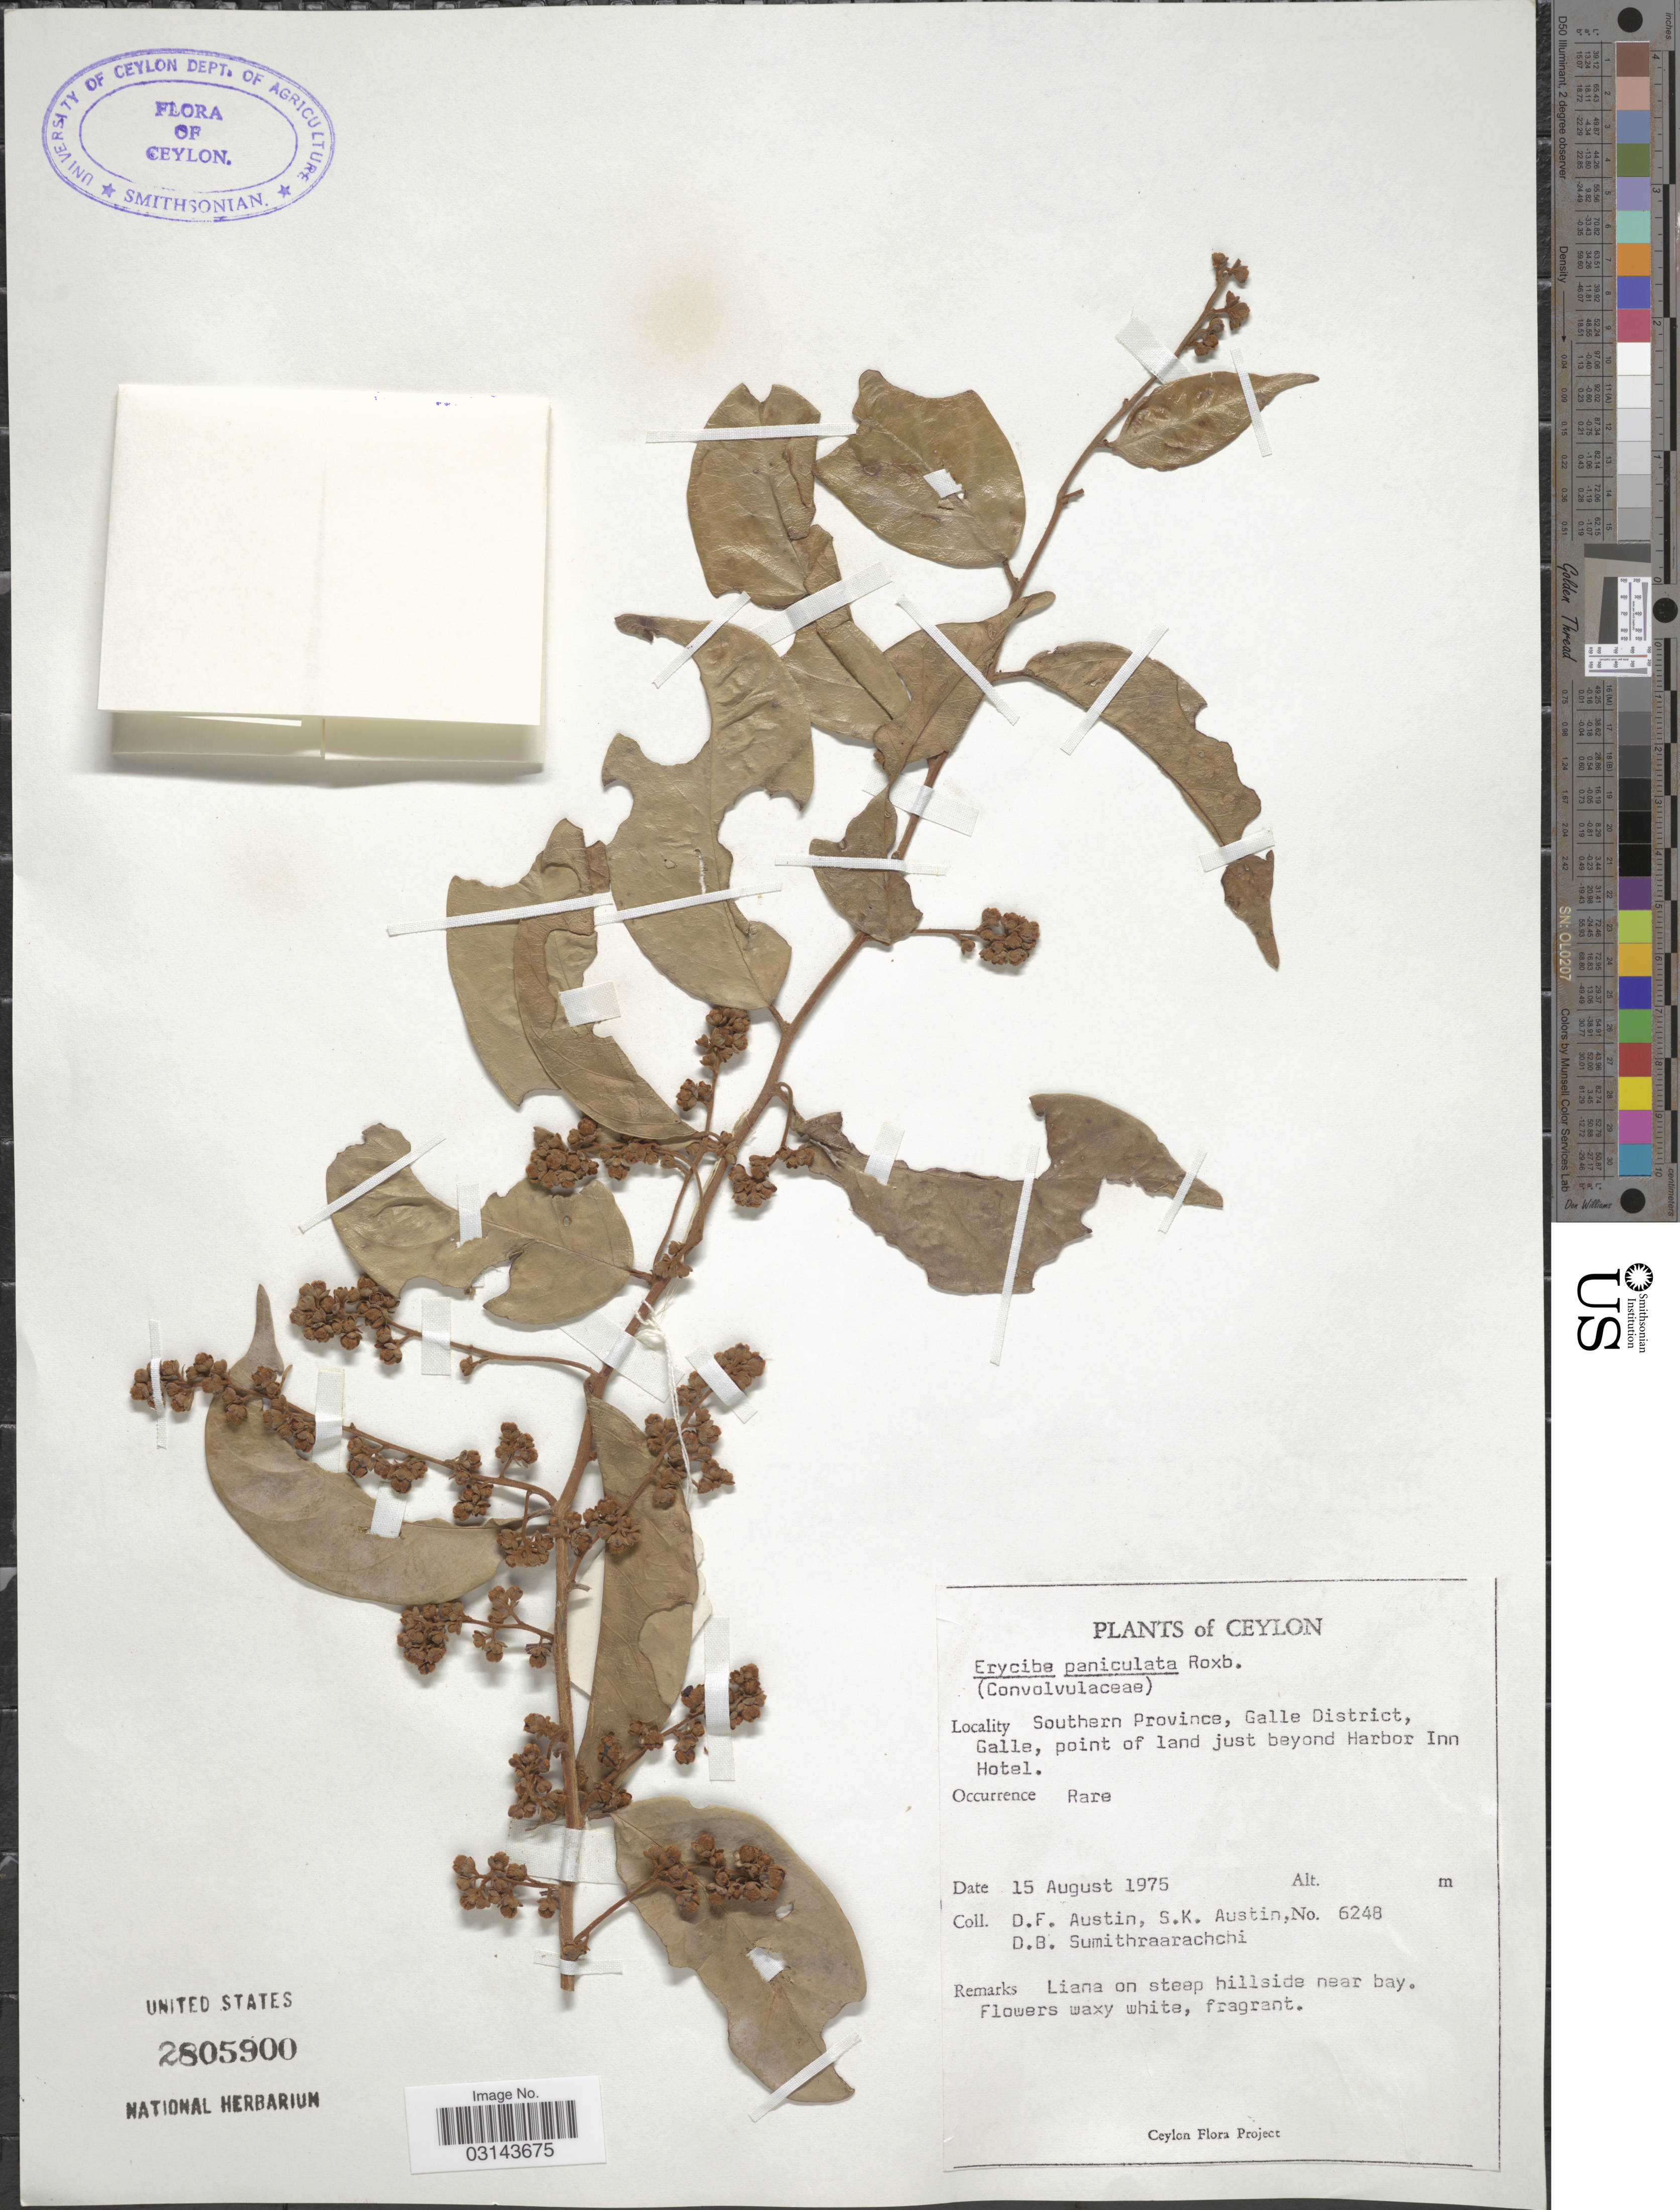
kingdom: Plantae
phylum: Tracheophyta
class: Magnoliopsida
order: Solanales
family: Convolvulaceae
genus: Erycibe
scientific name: Erycibe paniculata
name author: Roxb.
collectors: D. Austin, S. Austin & D. B. Sumithraarachchi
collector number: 6248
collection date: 1975-08-15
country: Sri Lanka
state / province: Southern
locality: Ceylon. Galle District, Galle, point of land just beyond Harbor Inn Hotel.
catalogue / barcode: US 2805900